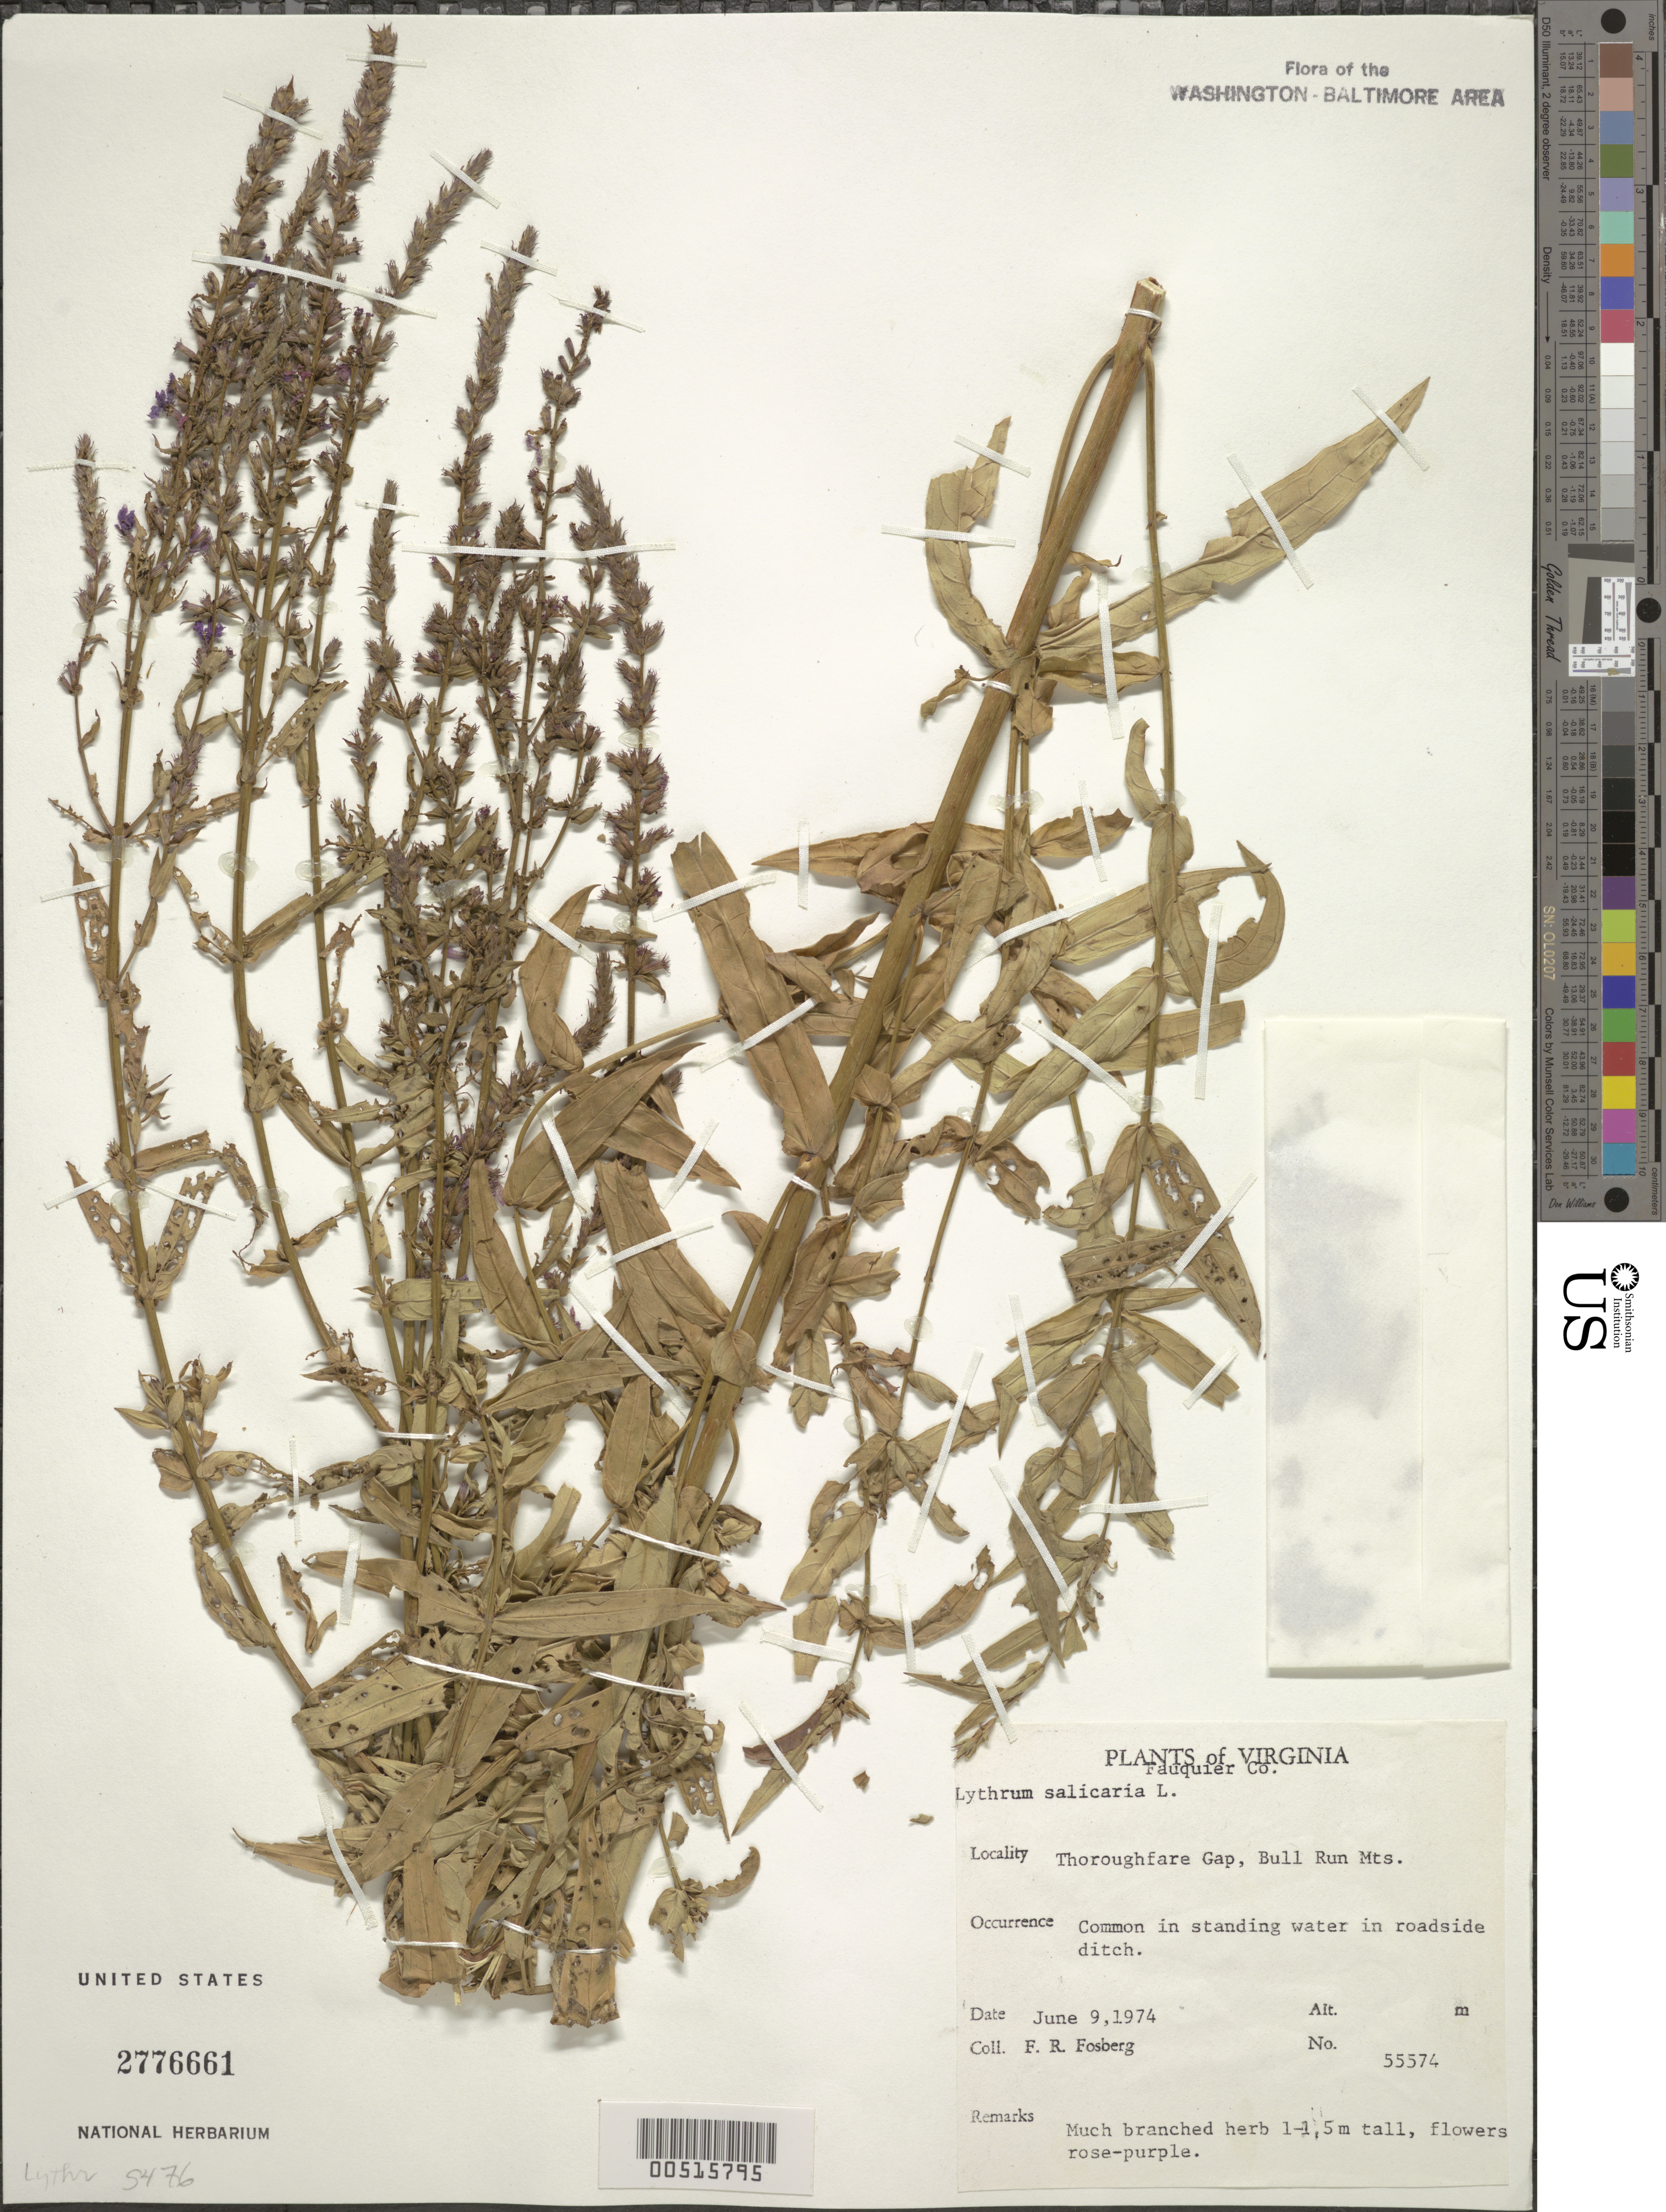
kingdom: Plantae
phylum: Tracheophyta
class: Magnoliopsida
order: Myrtales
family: Lythraceae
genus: Lythrum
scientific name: Lythrum salicaria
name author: L.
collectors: F. R. Fosberg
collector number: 55574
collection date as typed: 09 Jun 1974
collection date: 1974-06-09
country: United States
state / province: Virginia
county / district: Fauquier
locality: Thoroughfare Gap, Bull Run Mts. Bull Run Mts.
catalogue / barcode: US 2776661